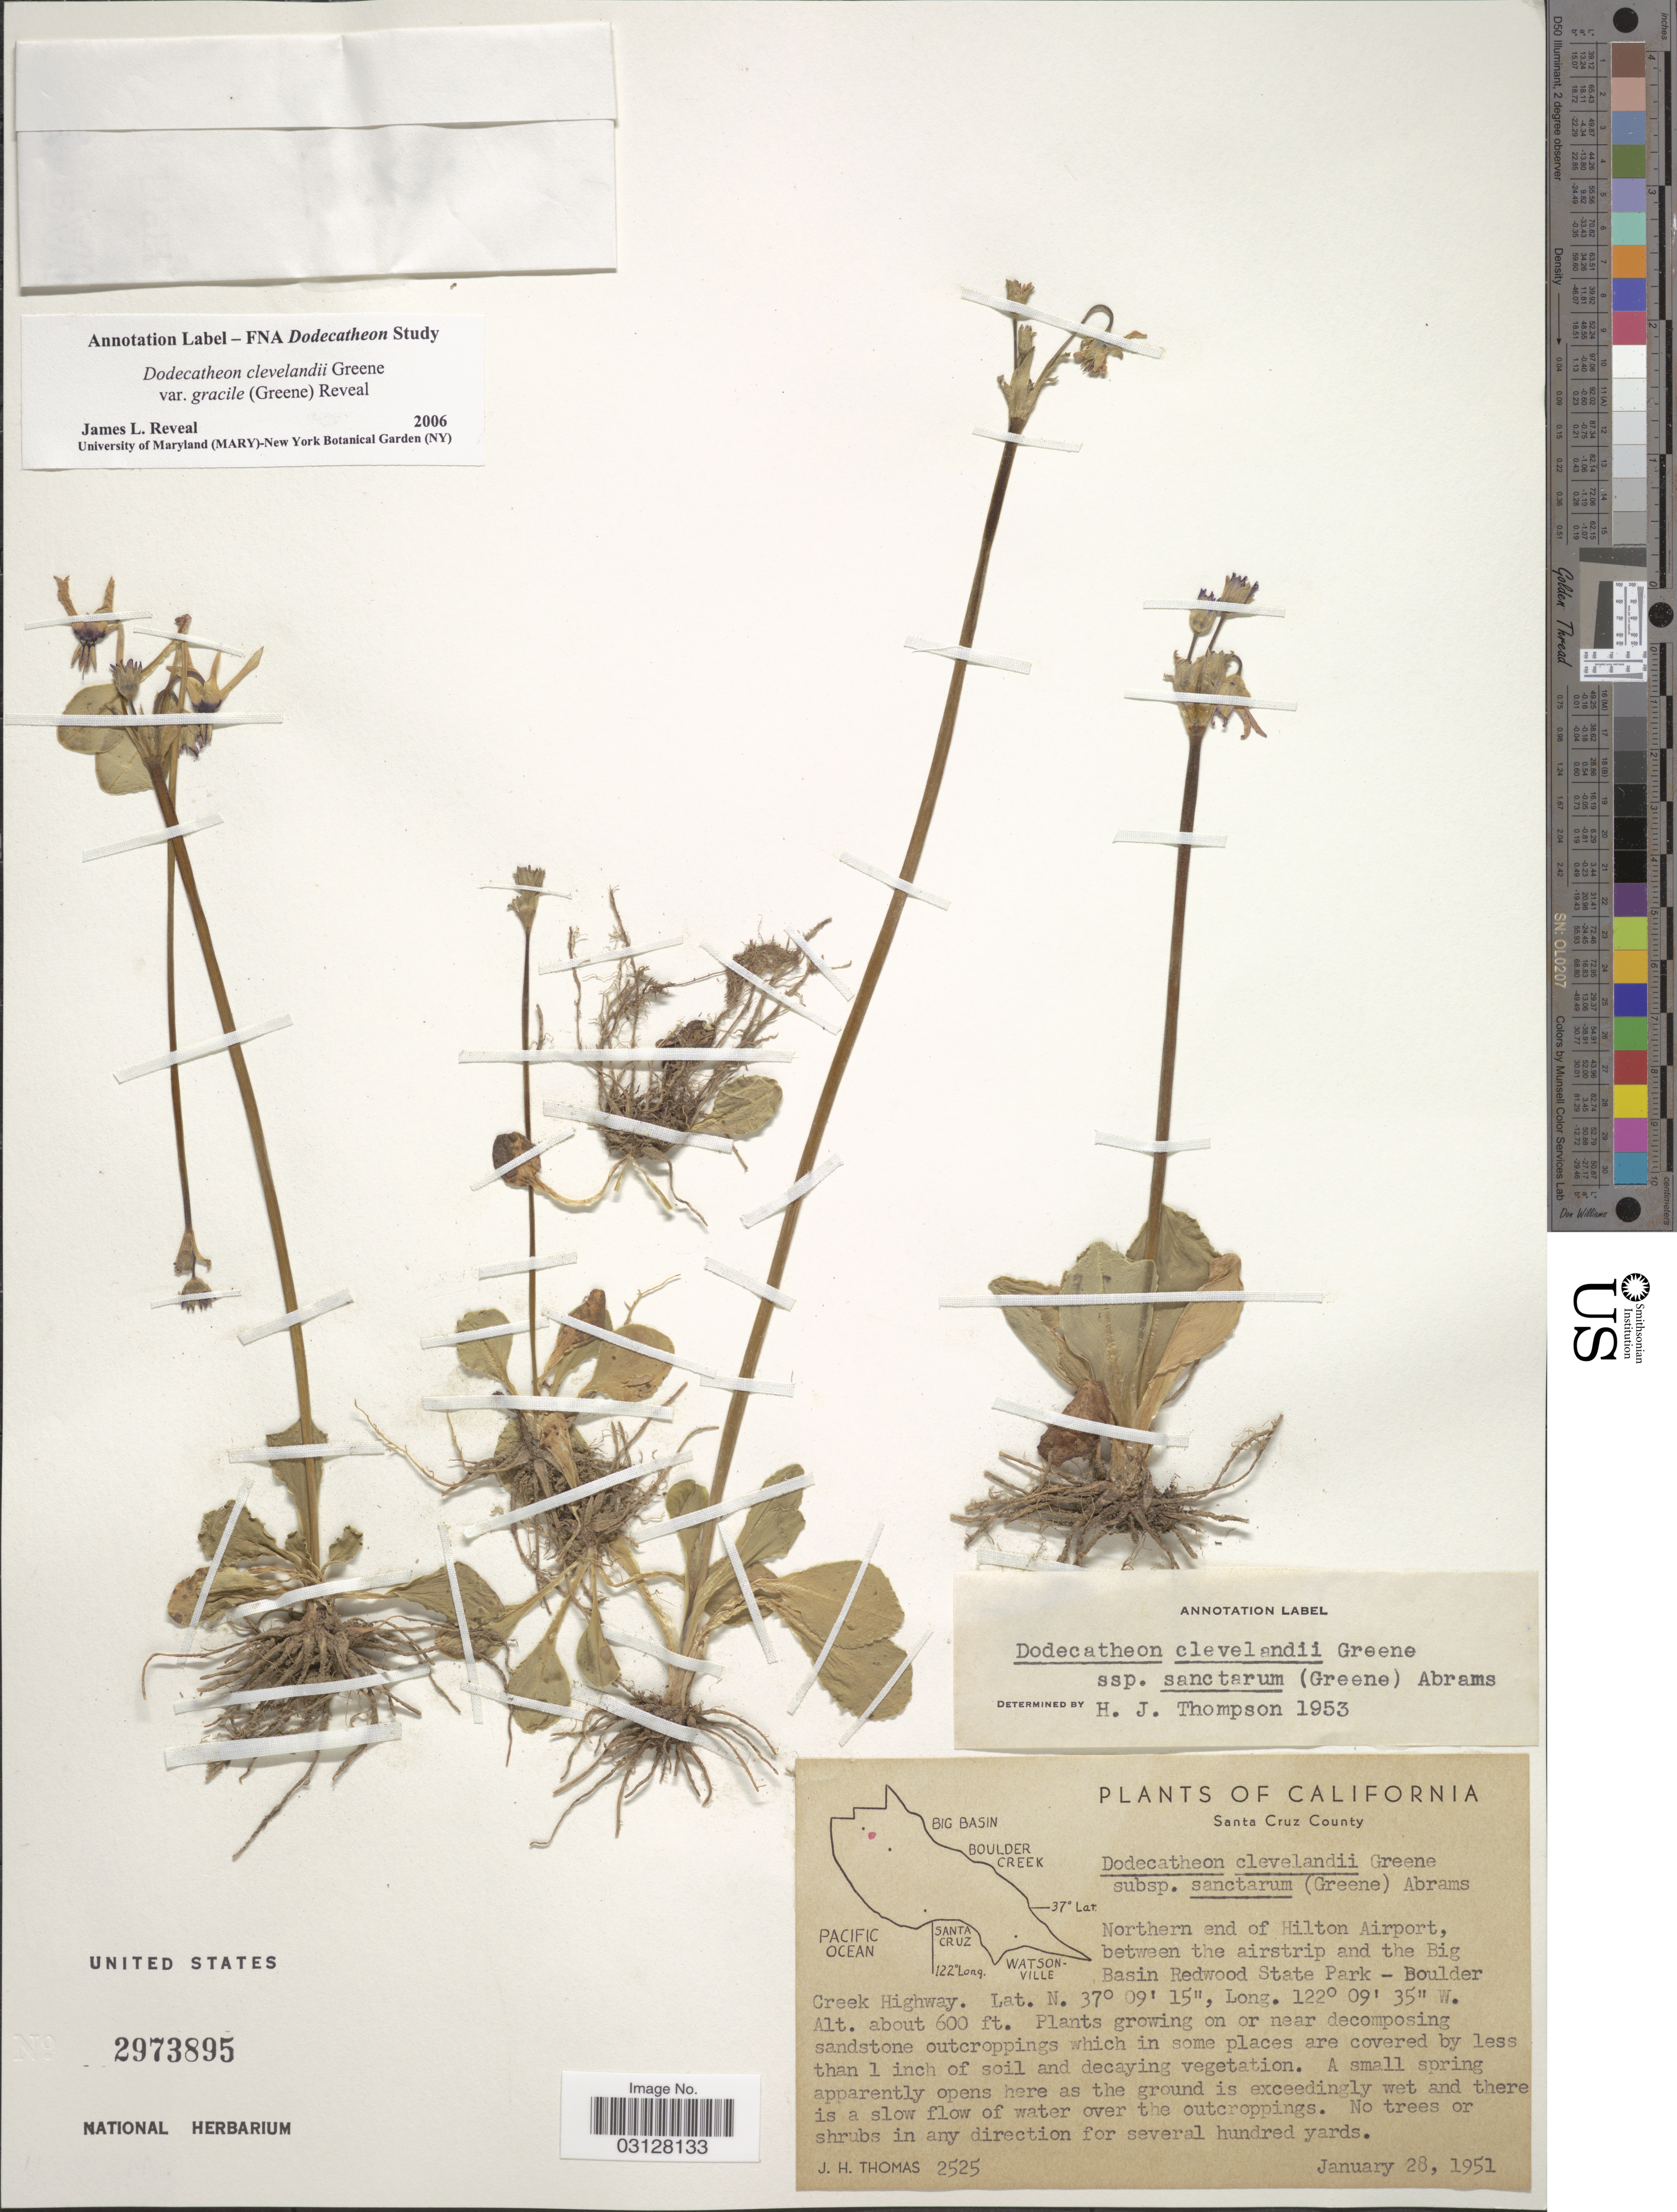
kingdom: Plantae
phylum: Tracheophyta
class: Magnoliopsida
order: Ericales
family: Primulaceae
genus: Dodecatheon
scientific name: Dodecatheon clevelandii var. gracile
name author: (Greene) Reveal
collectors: J. H. Thomas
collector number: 2525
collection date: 1951-01-28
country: United States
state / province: California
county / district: Santa Cruz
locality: Santa Cruz County. Northern end of Hilton Airport, between the airstrip and the Big Basin Redwood State Park - Boulder Creek Highway.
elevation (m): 183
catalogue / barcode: US 2973895